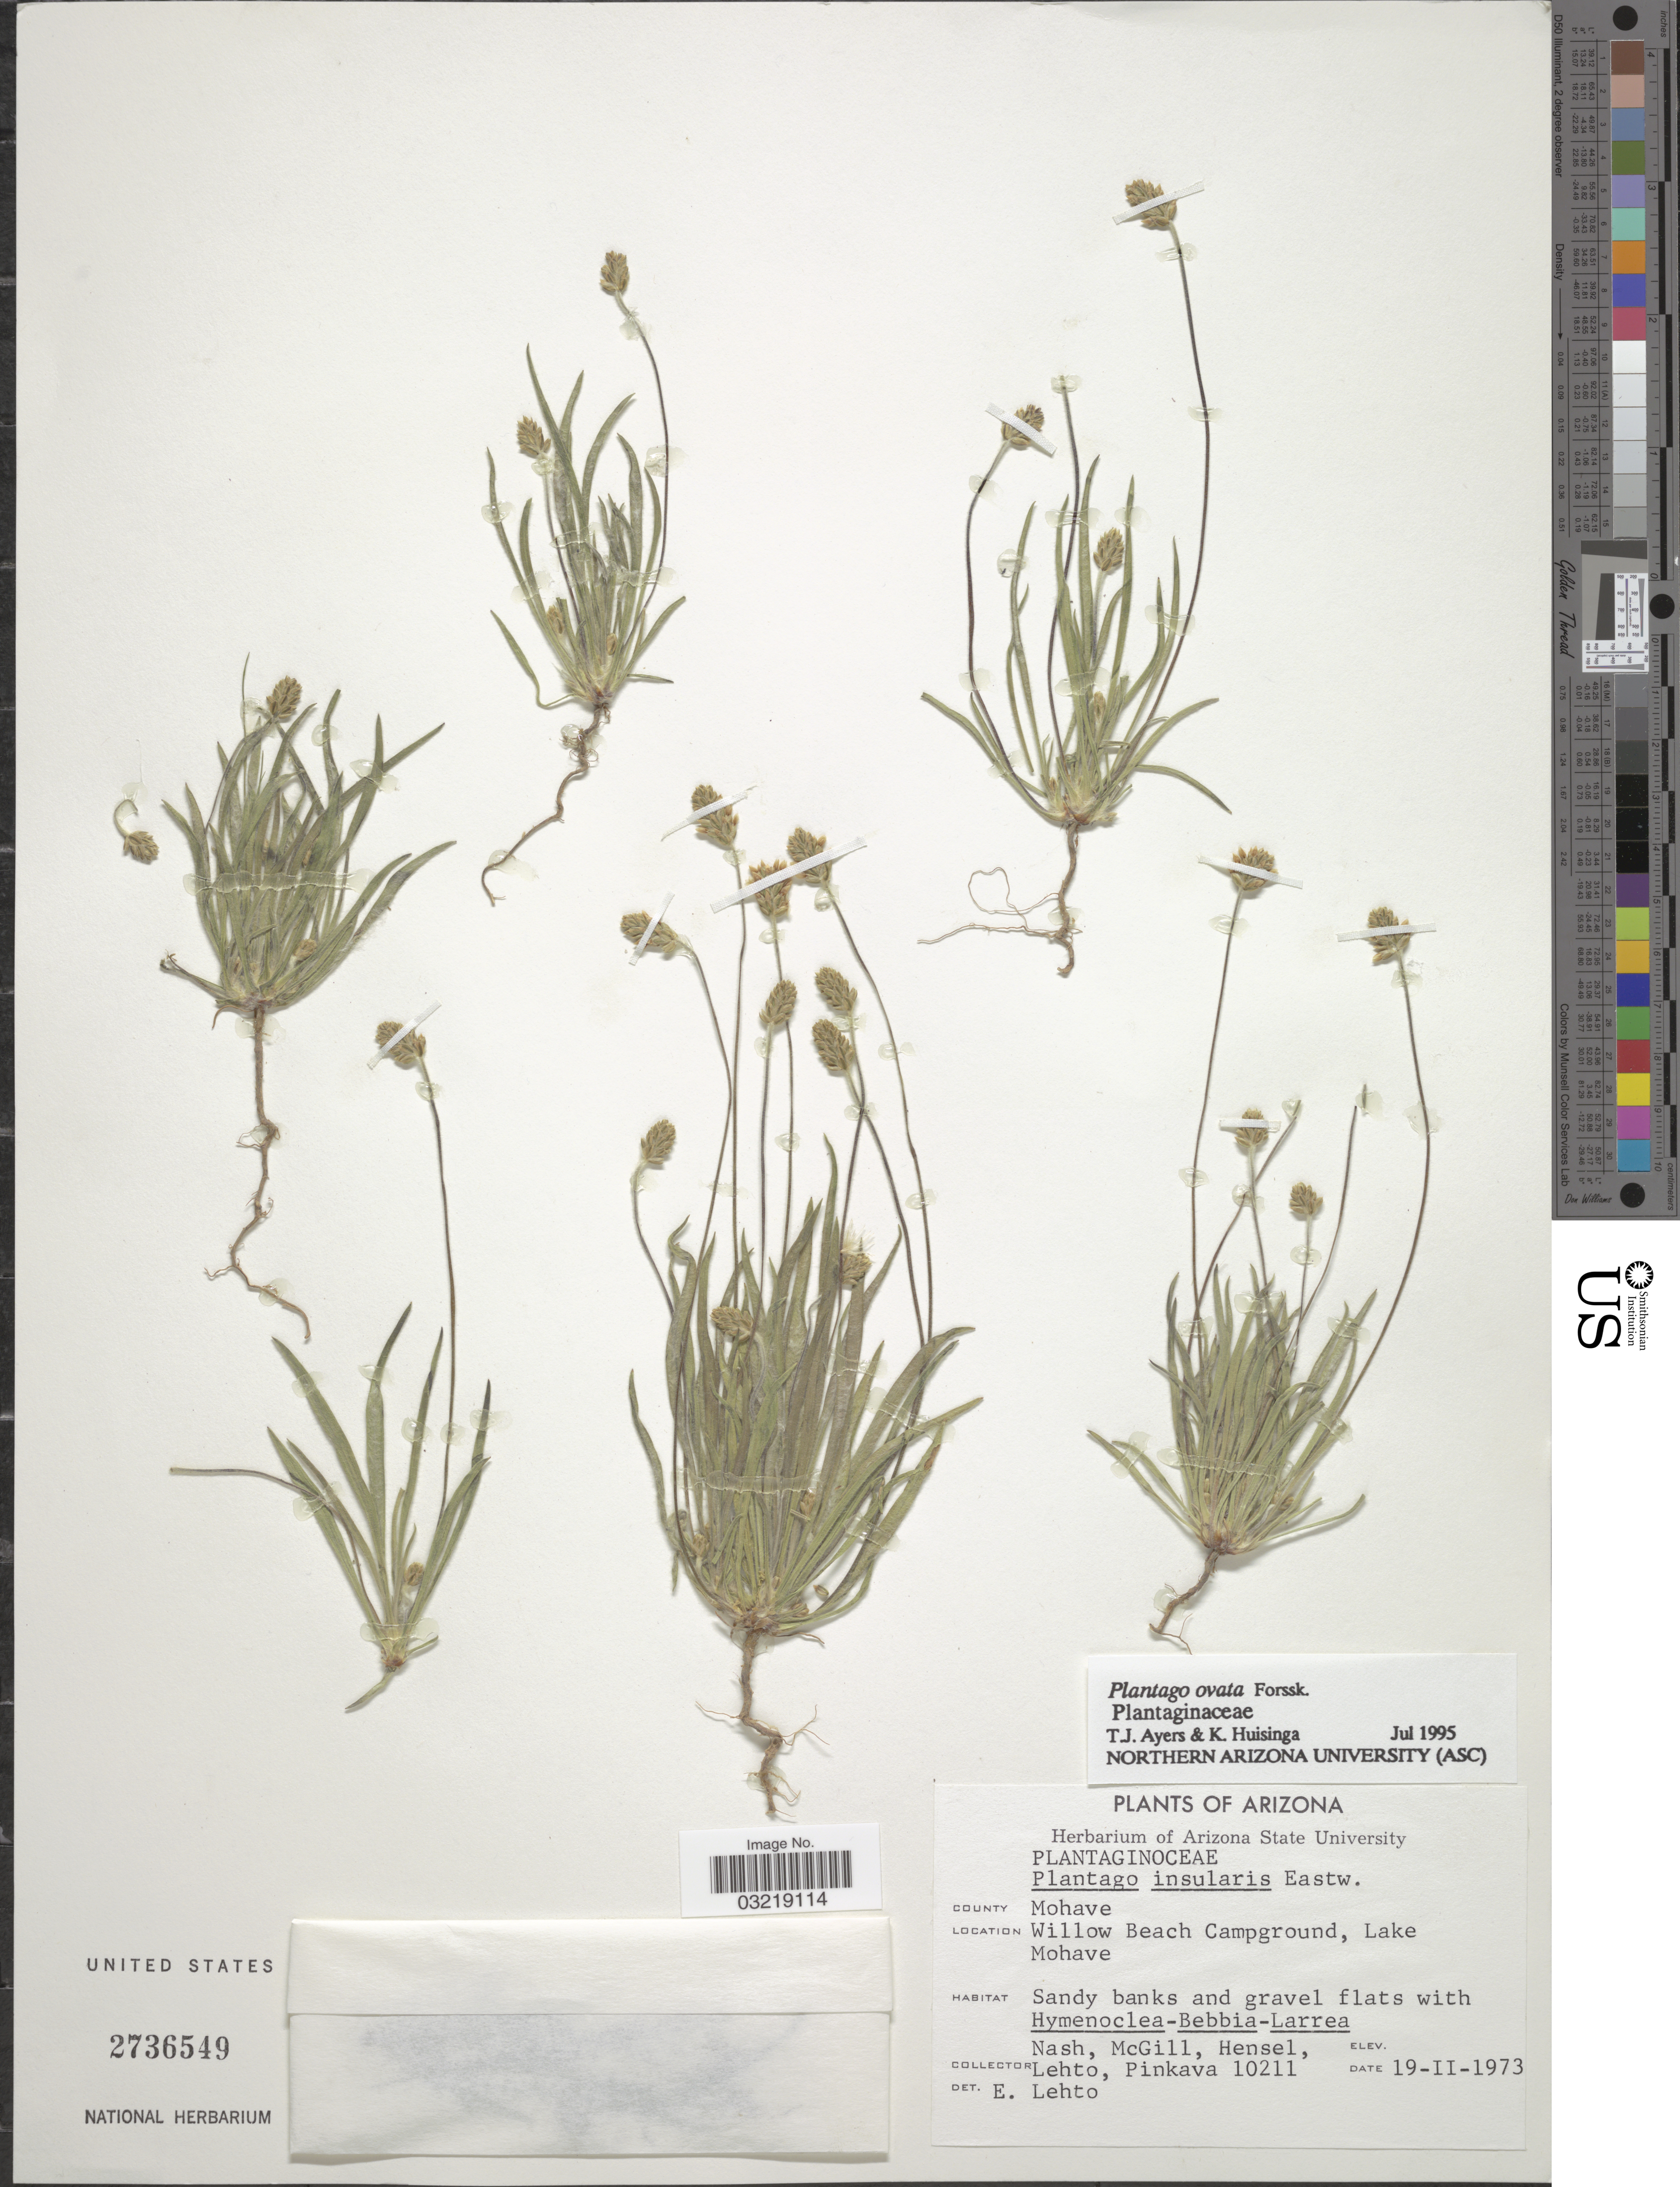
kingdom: Plantae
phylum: Tracheophyta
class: Magnoliopsida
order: Lamiales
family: Plantaginaceae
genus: Plantago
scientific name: Plantago ovata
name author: Forssk.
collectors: -. Lehto & -. Pinkava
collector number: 10211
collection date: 1973-02-19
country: United States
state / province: Arizona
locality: County Mohave. Willow Beach Campground, Lake Mohave.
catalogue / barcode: US 2736549